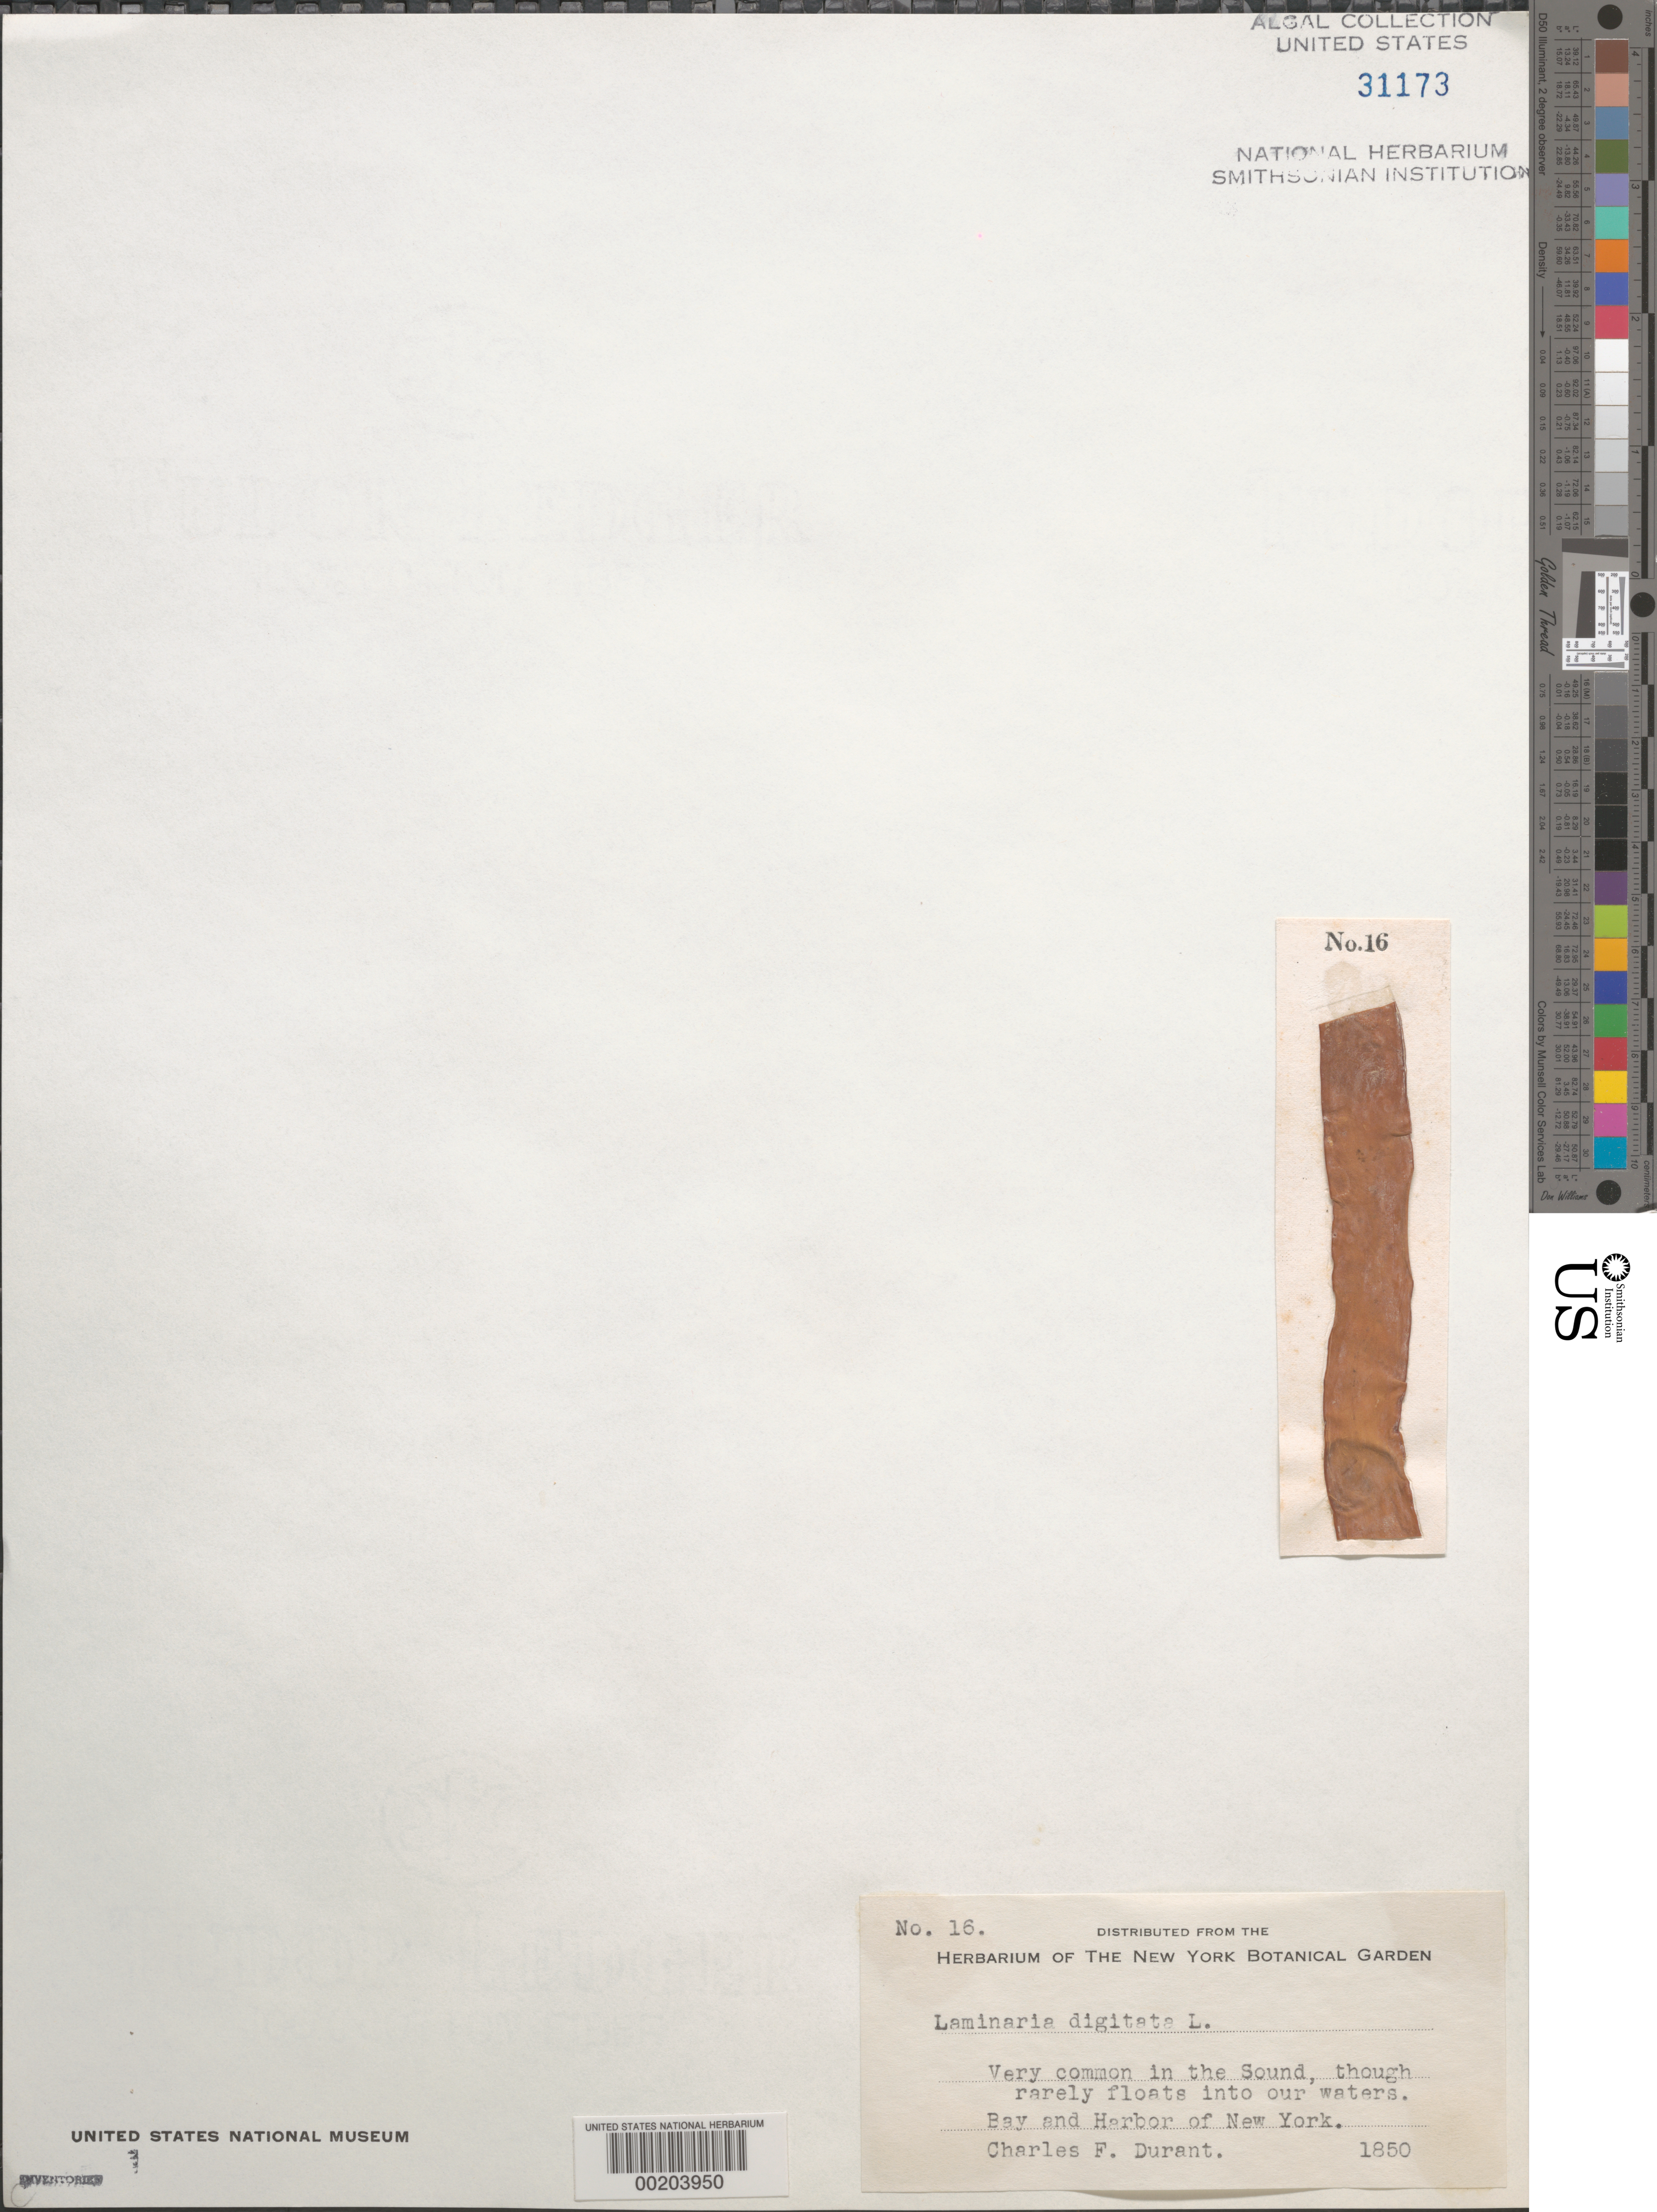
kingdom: Chromista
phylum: Ochrophyta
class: Phaeophyceae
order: Laminariales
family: Laminariaceae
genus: Laminaria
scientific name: Laminaria digitata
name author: (Hudson) J.V.Lamouroux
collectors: C. Durant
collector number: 16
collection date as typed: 1850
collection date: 1850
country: United States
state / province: New York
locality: New York Bay and New York Harbor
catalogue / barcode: US 31173